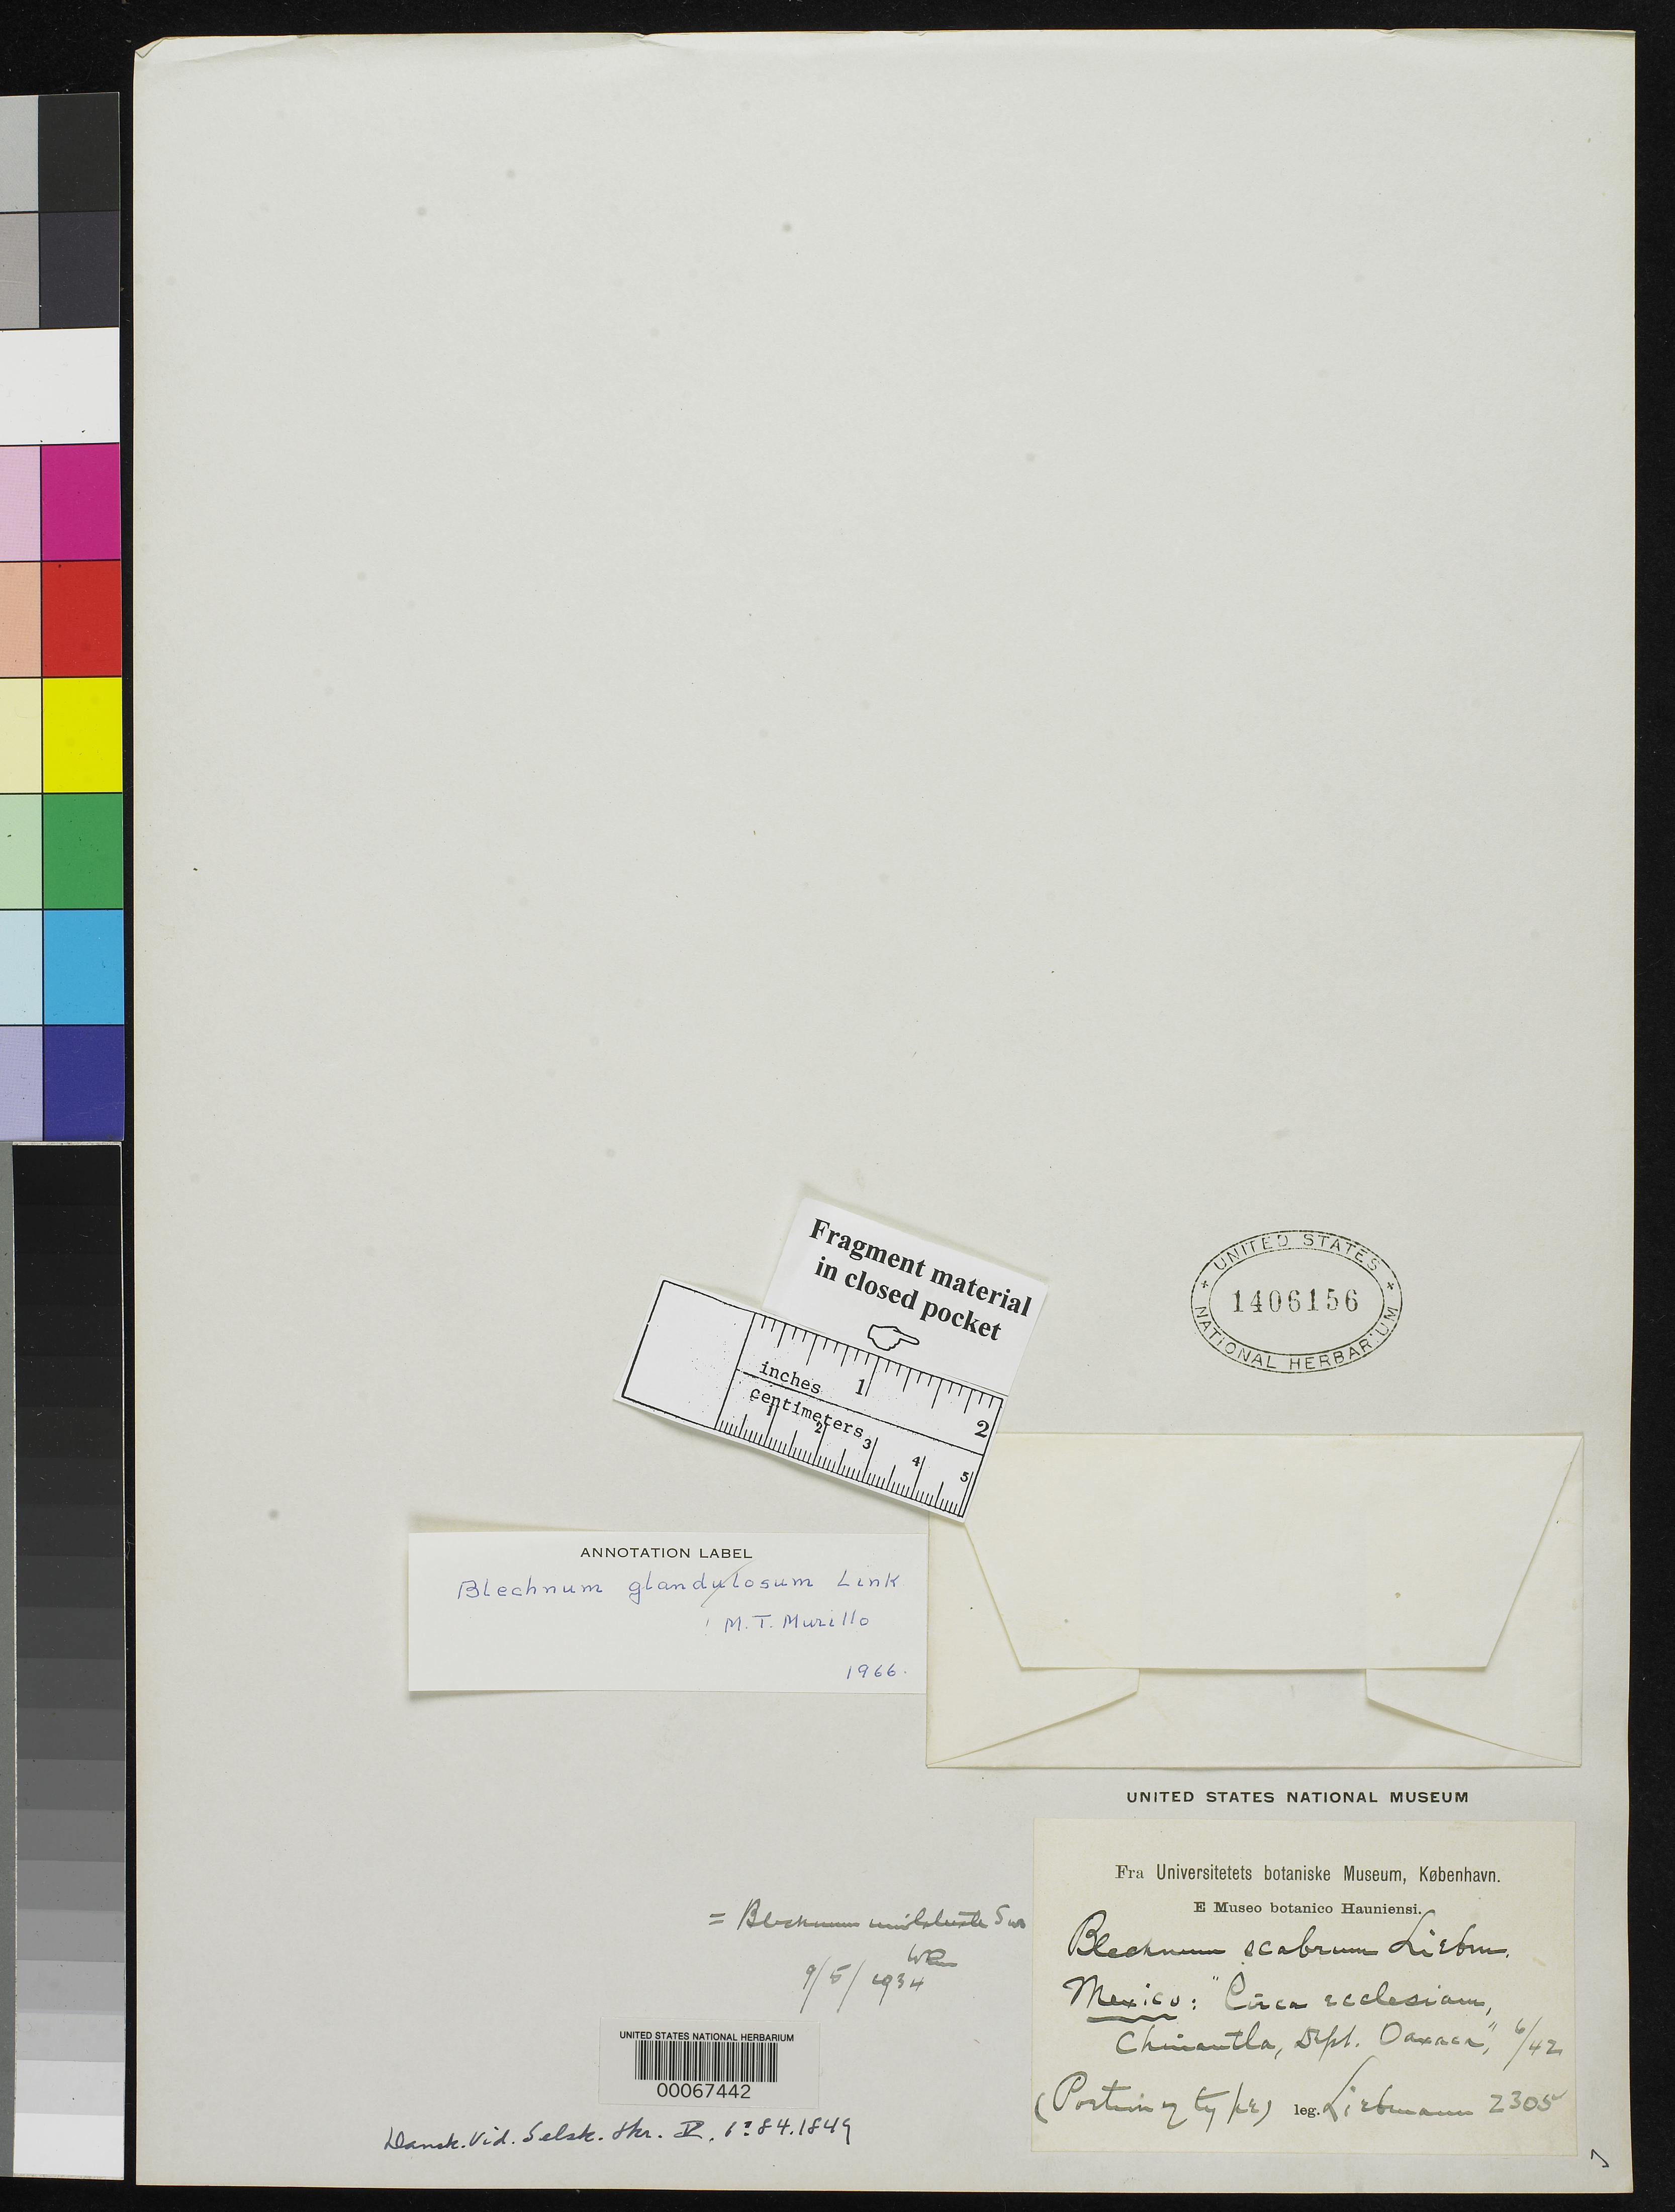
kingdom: Plantae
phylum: Tracheophyta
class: Polypodiopsida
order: Polypodiales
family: Blechnaceae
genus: Blechnum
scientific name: Blechnum scabrum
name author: Liebm.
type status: Type Fragment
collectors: F. M. Liebmann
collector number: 2305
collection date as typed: Jun 1842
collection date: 1842-06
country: Mexico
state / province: Oaxaca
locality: Chimantla.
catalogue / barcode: US 1406156